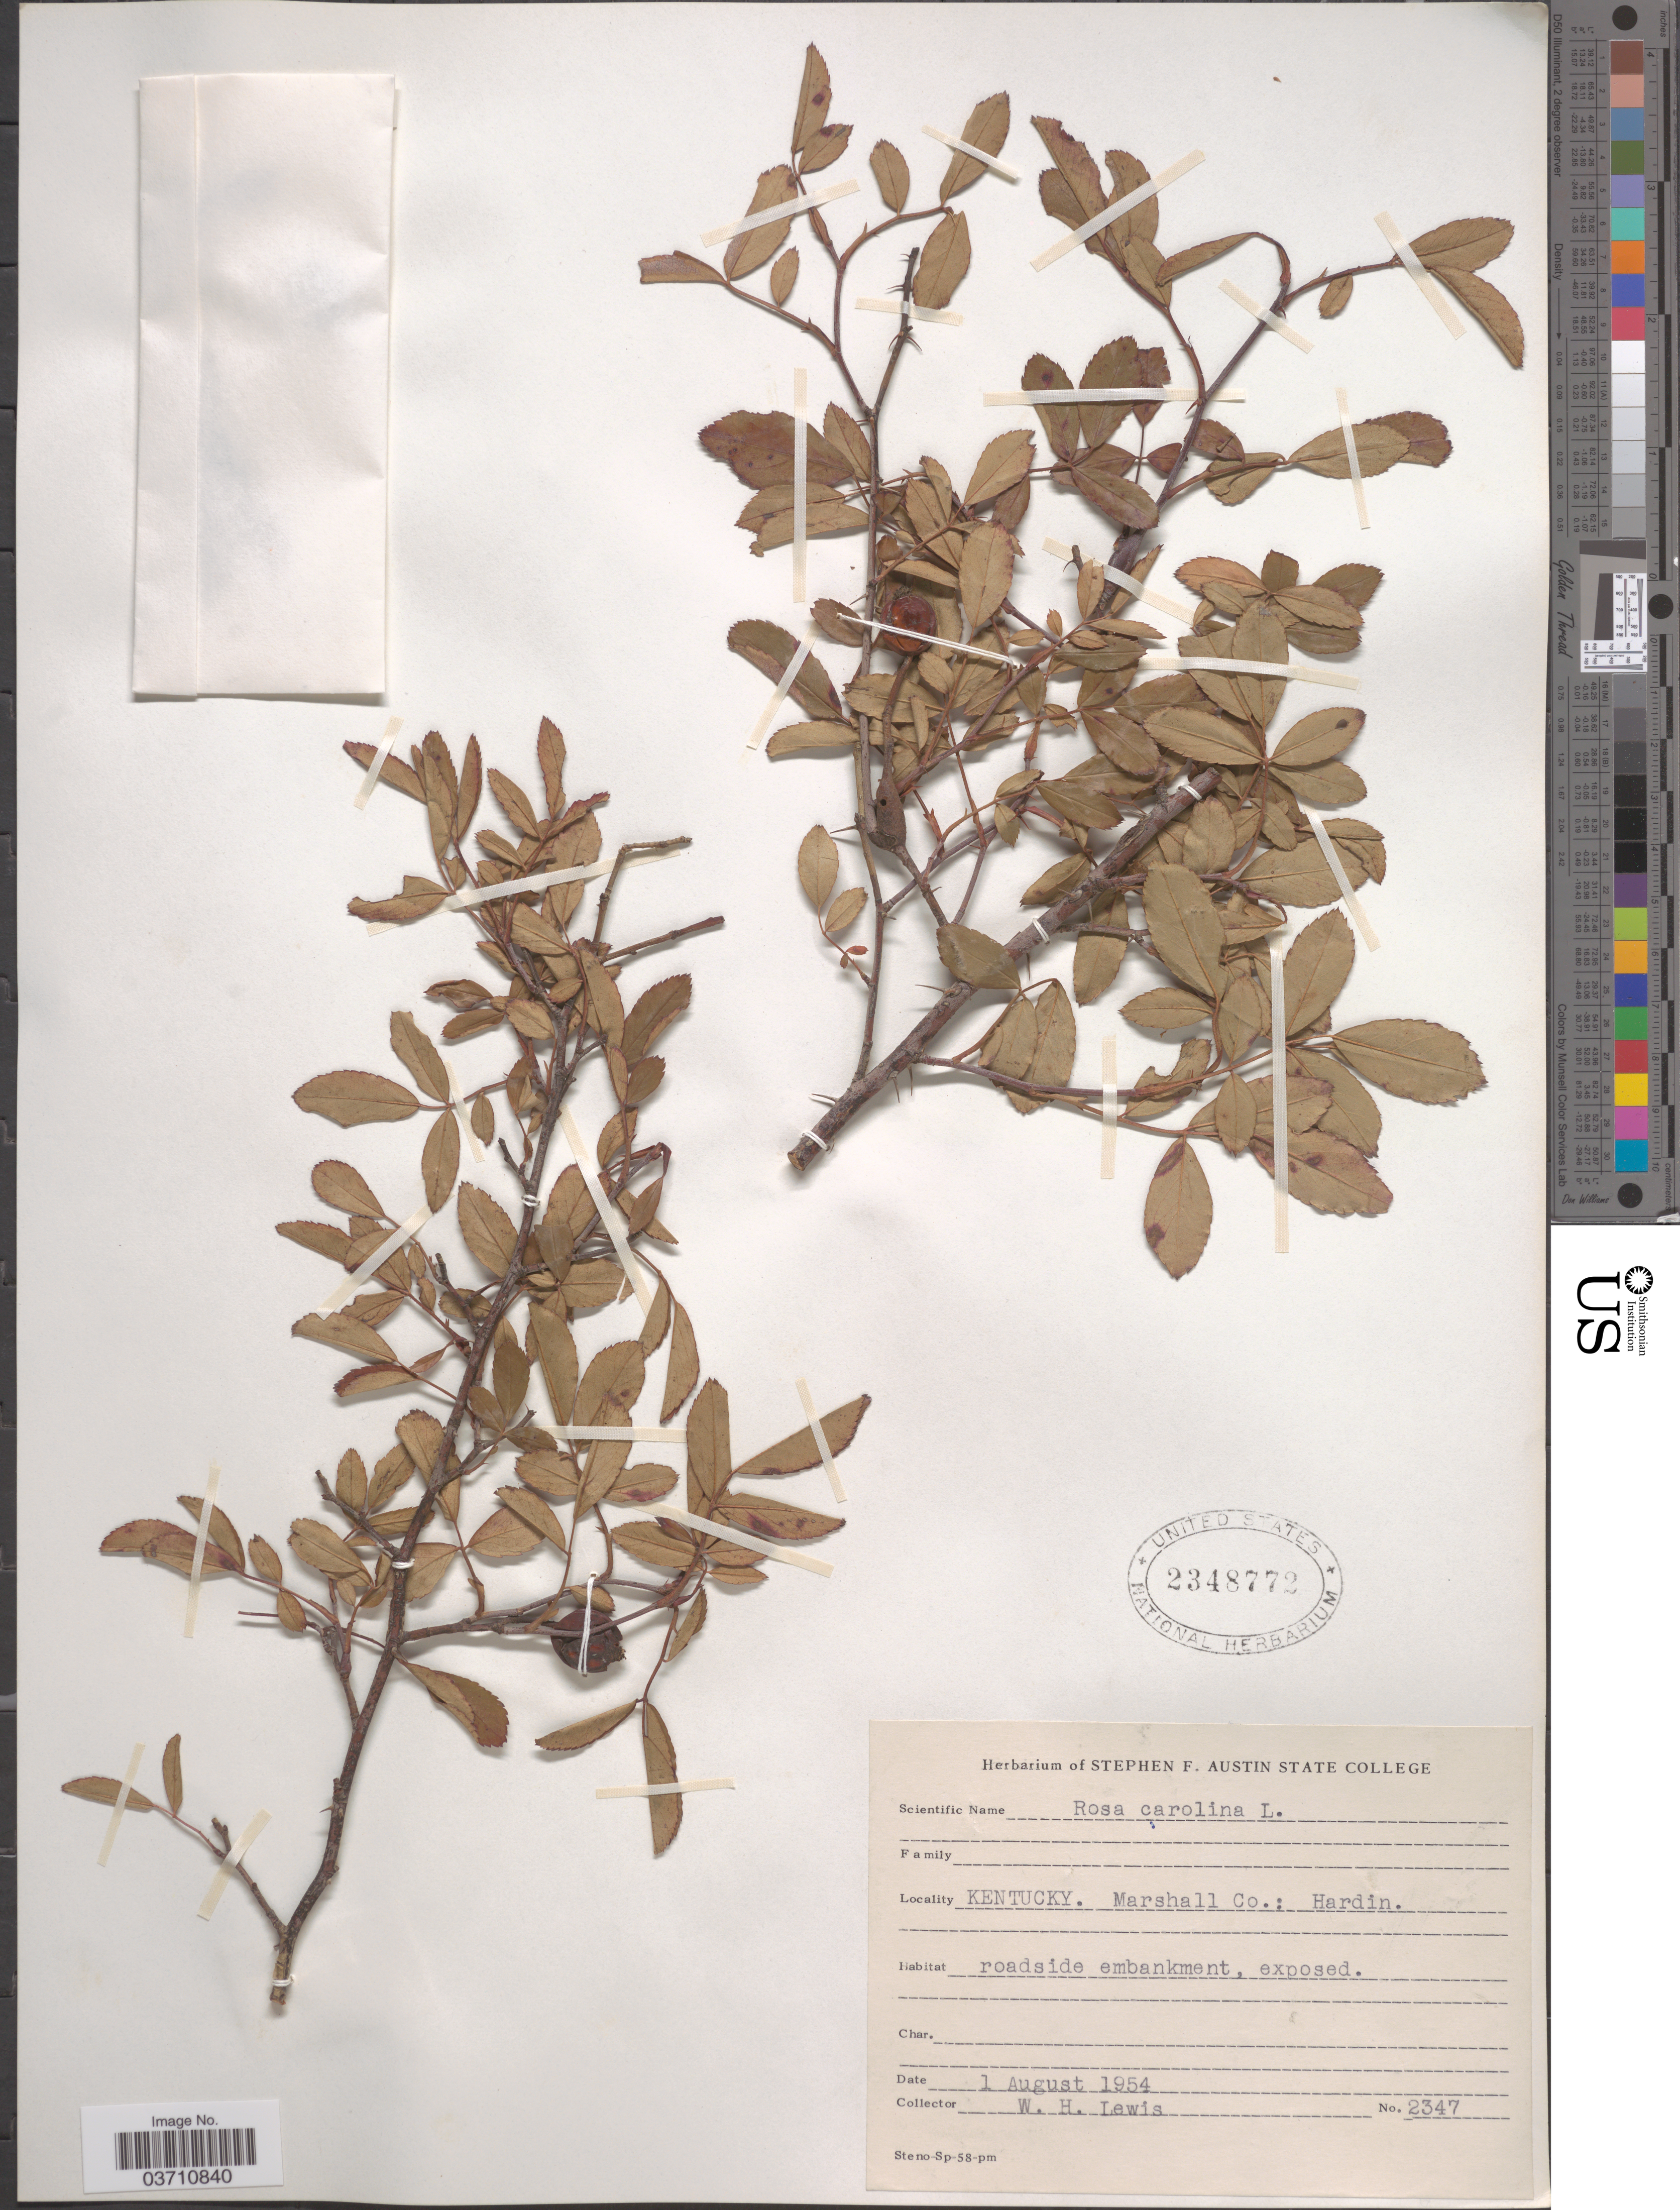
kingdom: Plantae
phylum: Tracheophyta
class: Magnoliopsida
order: Rosales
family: Rosaceae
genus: Rosa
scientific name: Rosa carolina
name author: L.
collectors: W. H. Lewis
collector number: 2347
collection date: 1954-08-01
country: United States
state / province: Kentucky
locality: Marshall Co.: Hardin.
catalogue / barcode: US 2348772